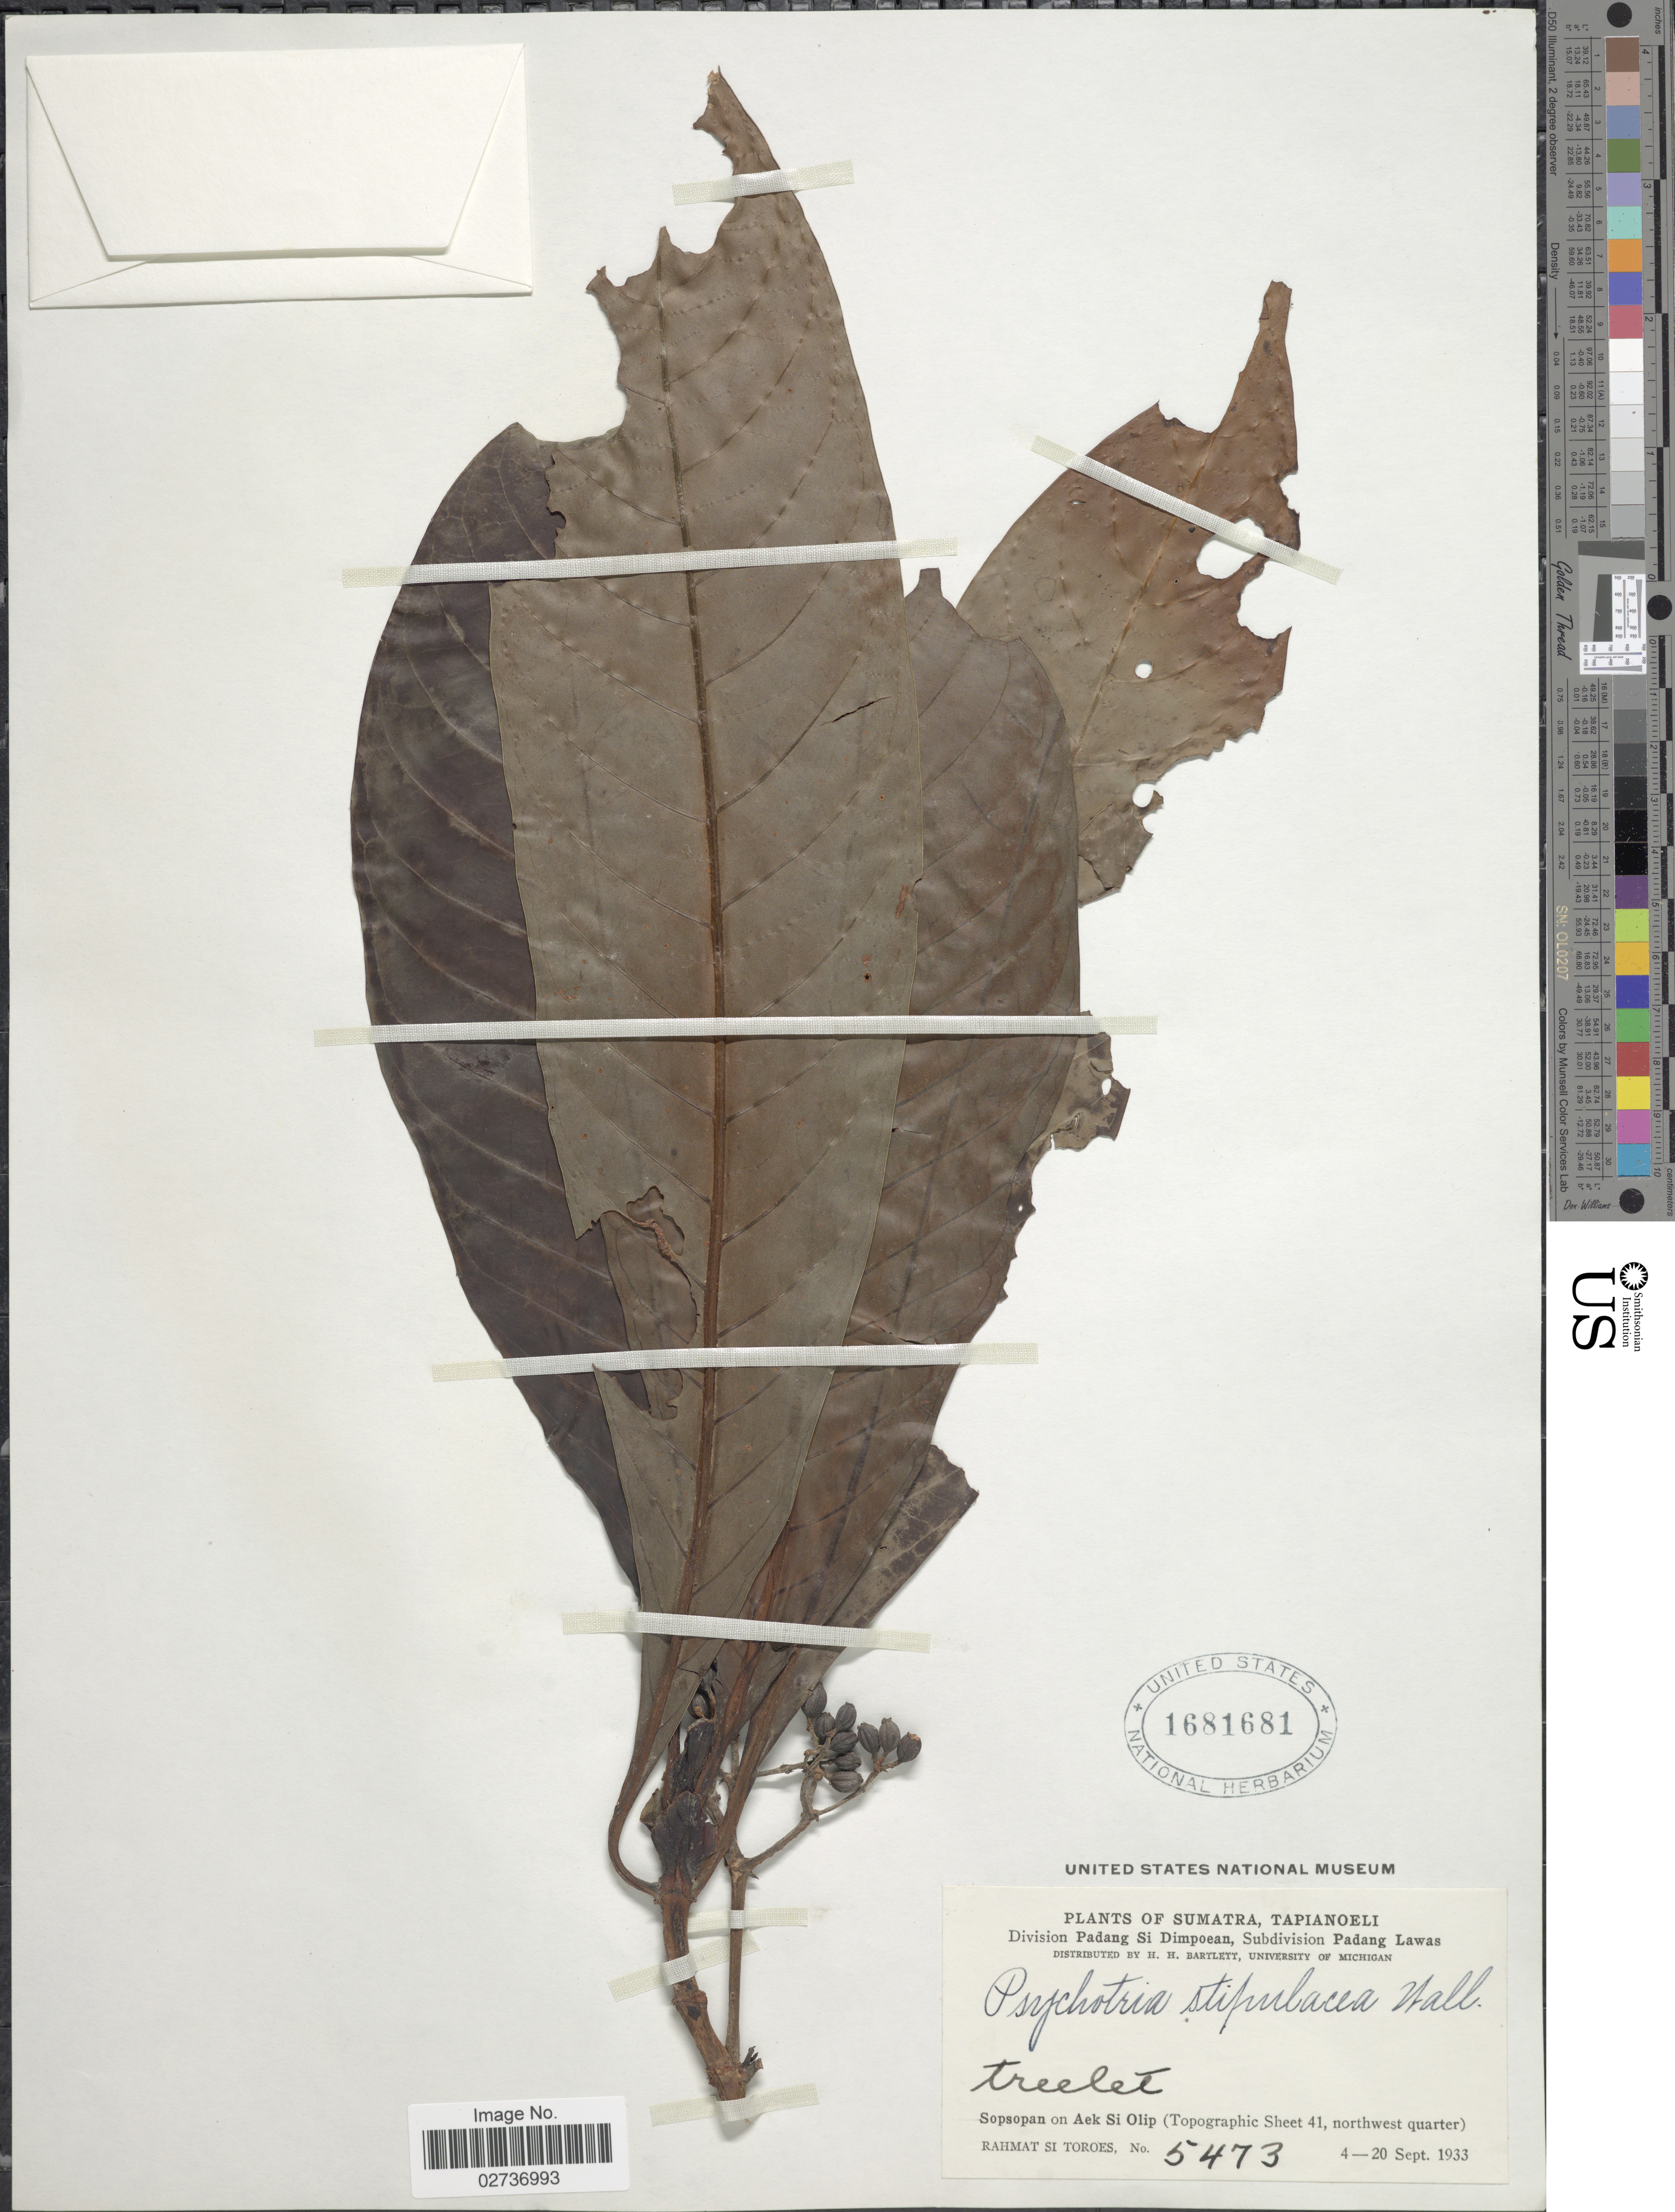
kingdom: Plantae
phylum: Tracheophyta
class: Magnoliopsida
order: Gentianales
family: Rubiaceae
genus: Psychotria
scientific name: Psychotria stipulacea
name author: Wall.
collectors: Rahmat Si Boeea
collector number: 5473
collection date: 1933-09-04/1933-09-20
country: Indonesia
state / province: Sumatra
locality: Sumatra, Tapianoeli. Division Padang Si Dimpoean, Subdivision Padang Lawas. Sopsopan on Aek Si Olip (Topographic Sheet 41, northwest quarter)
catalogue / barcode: US 1681681